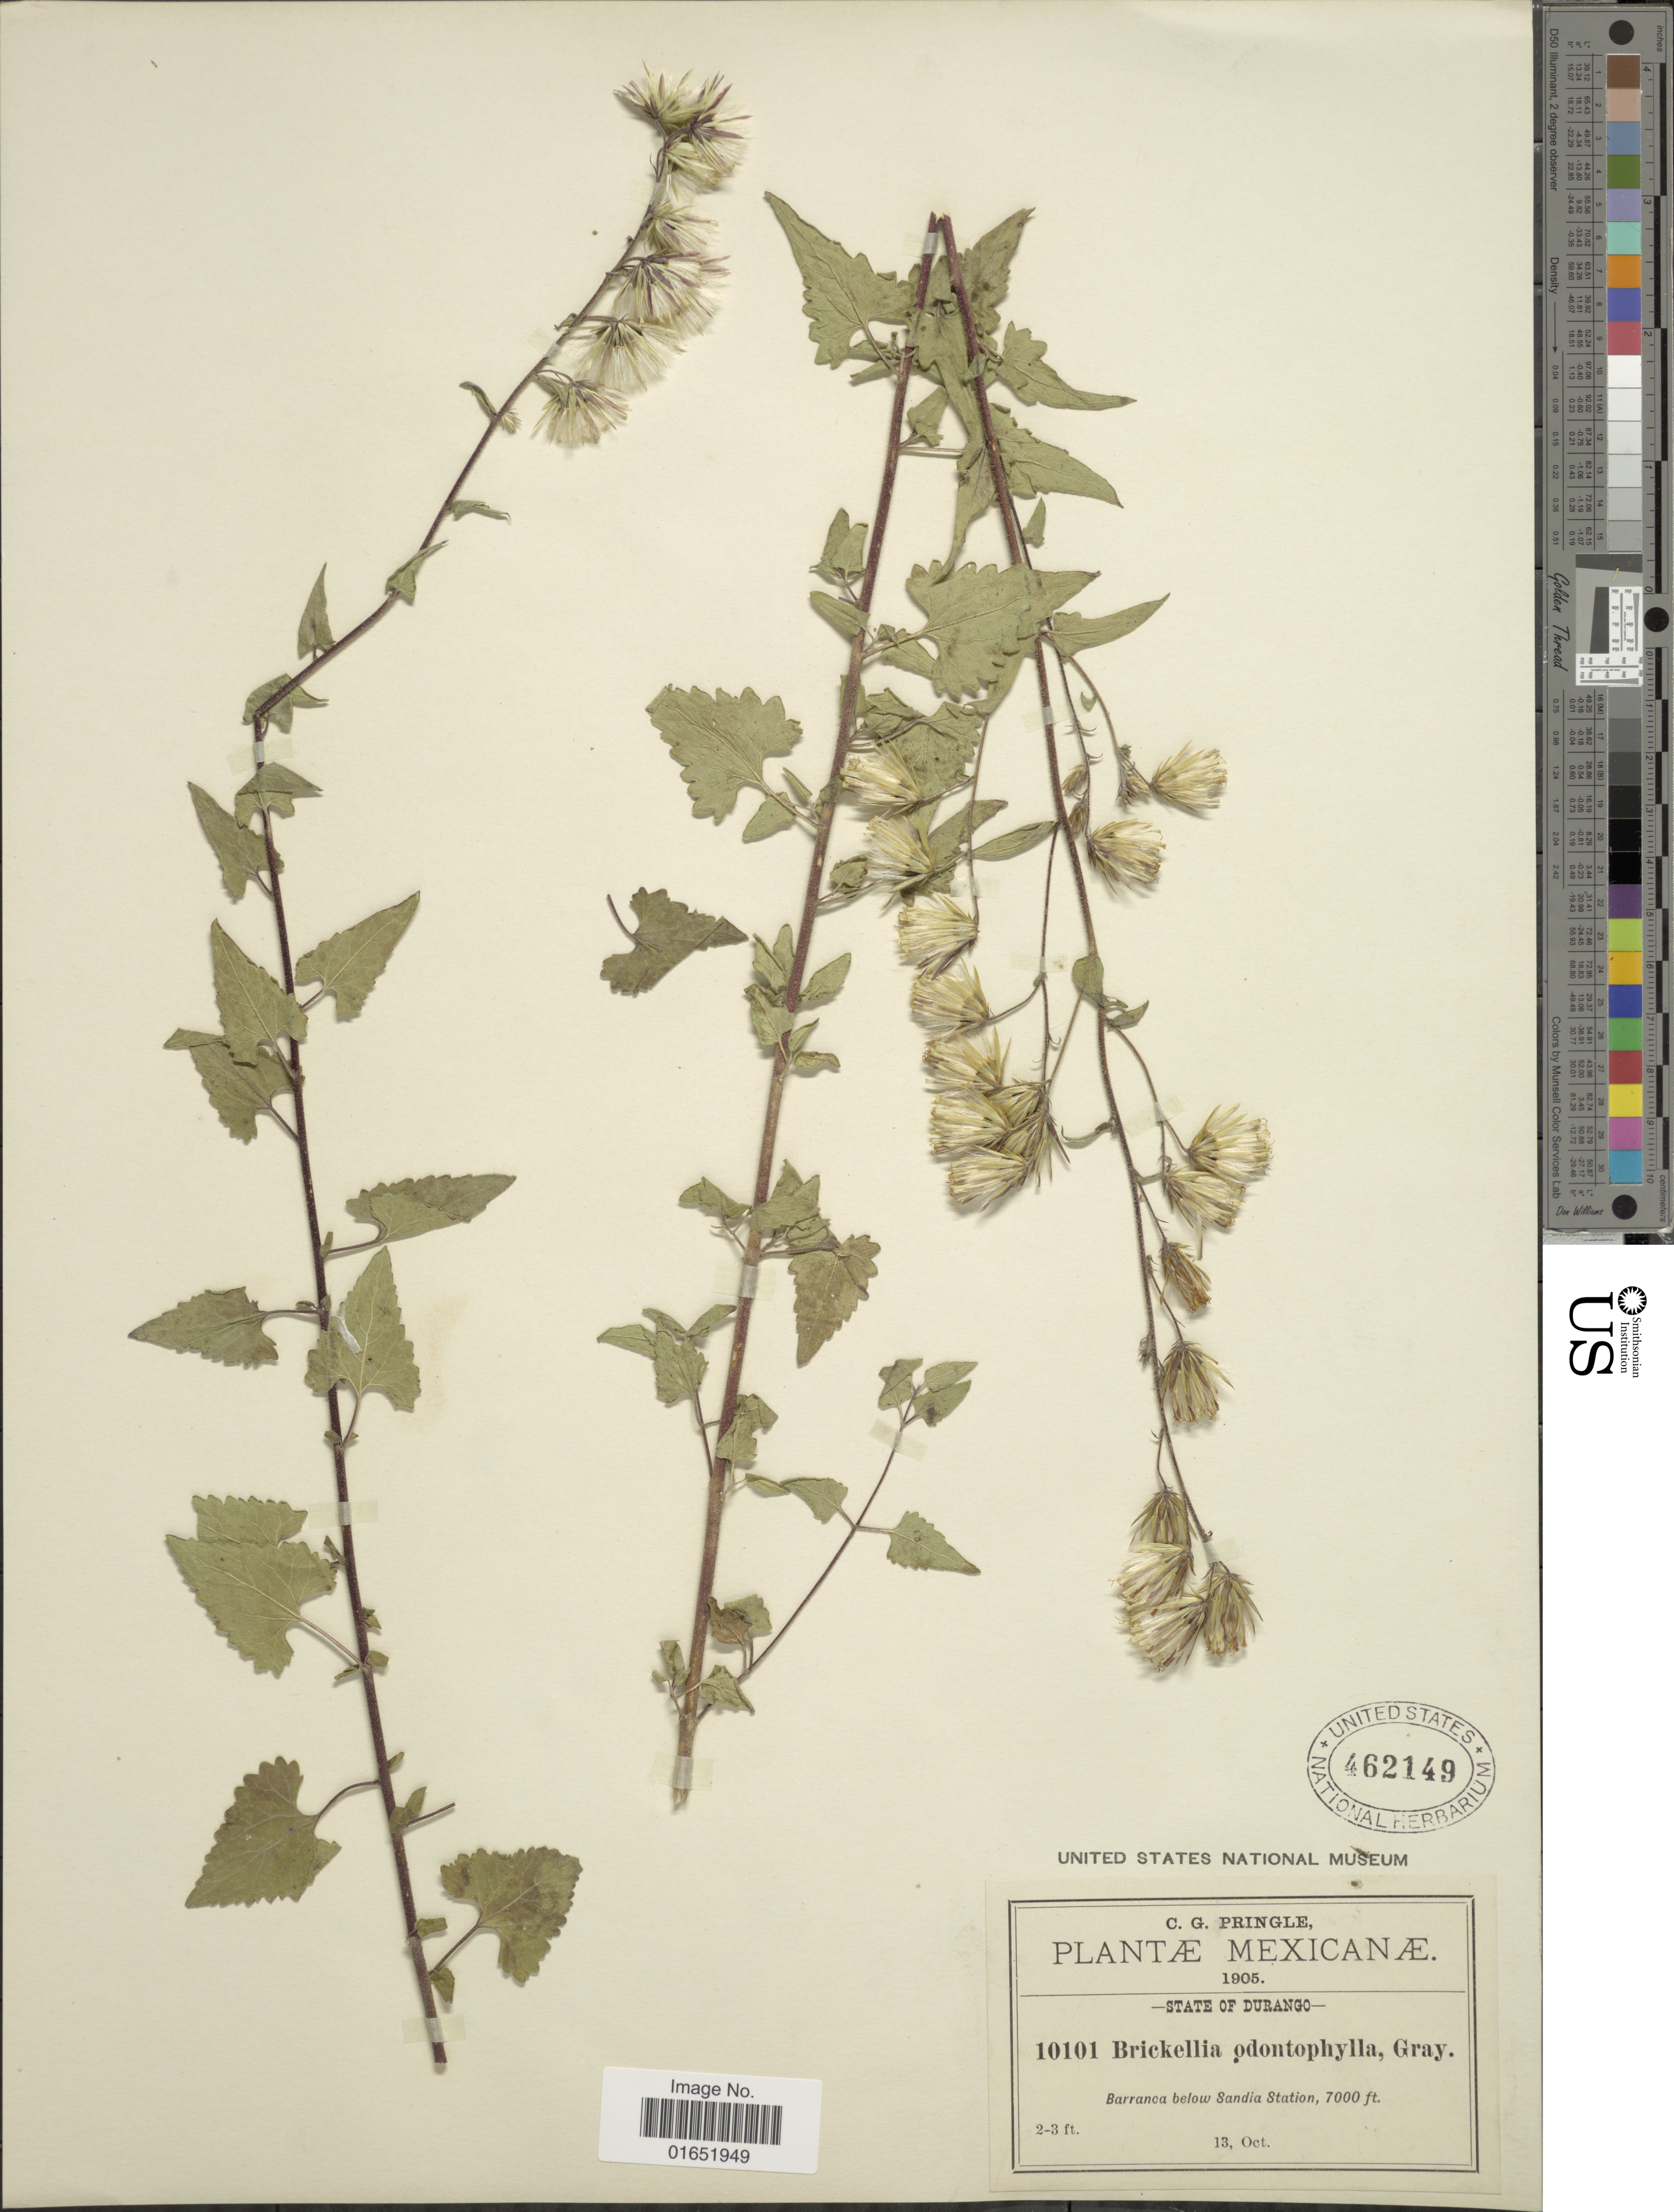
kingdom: Plantae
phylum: Tracheophyta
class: Magnoliopsida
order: Asterales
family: Asteraceae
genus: Brickellia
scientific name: Brickellia odontophylla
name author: A. Gray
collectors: C. G. Pringle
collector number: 10101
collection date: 1905-10-13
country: Mexico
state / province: Durango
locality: Barranca below Sandia Station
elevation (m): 2134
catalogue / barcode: US 462149